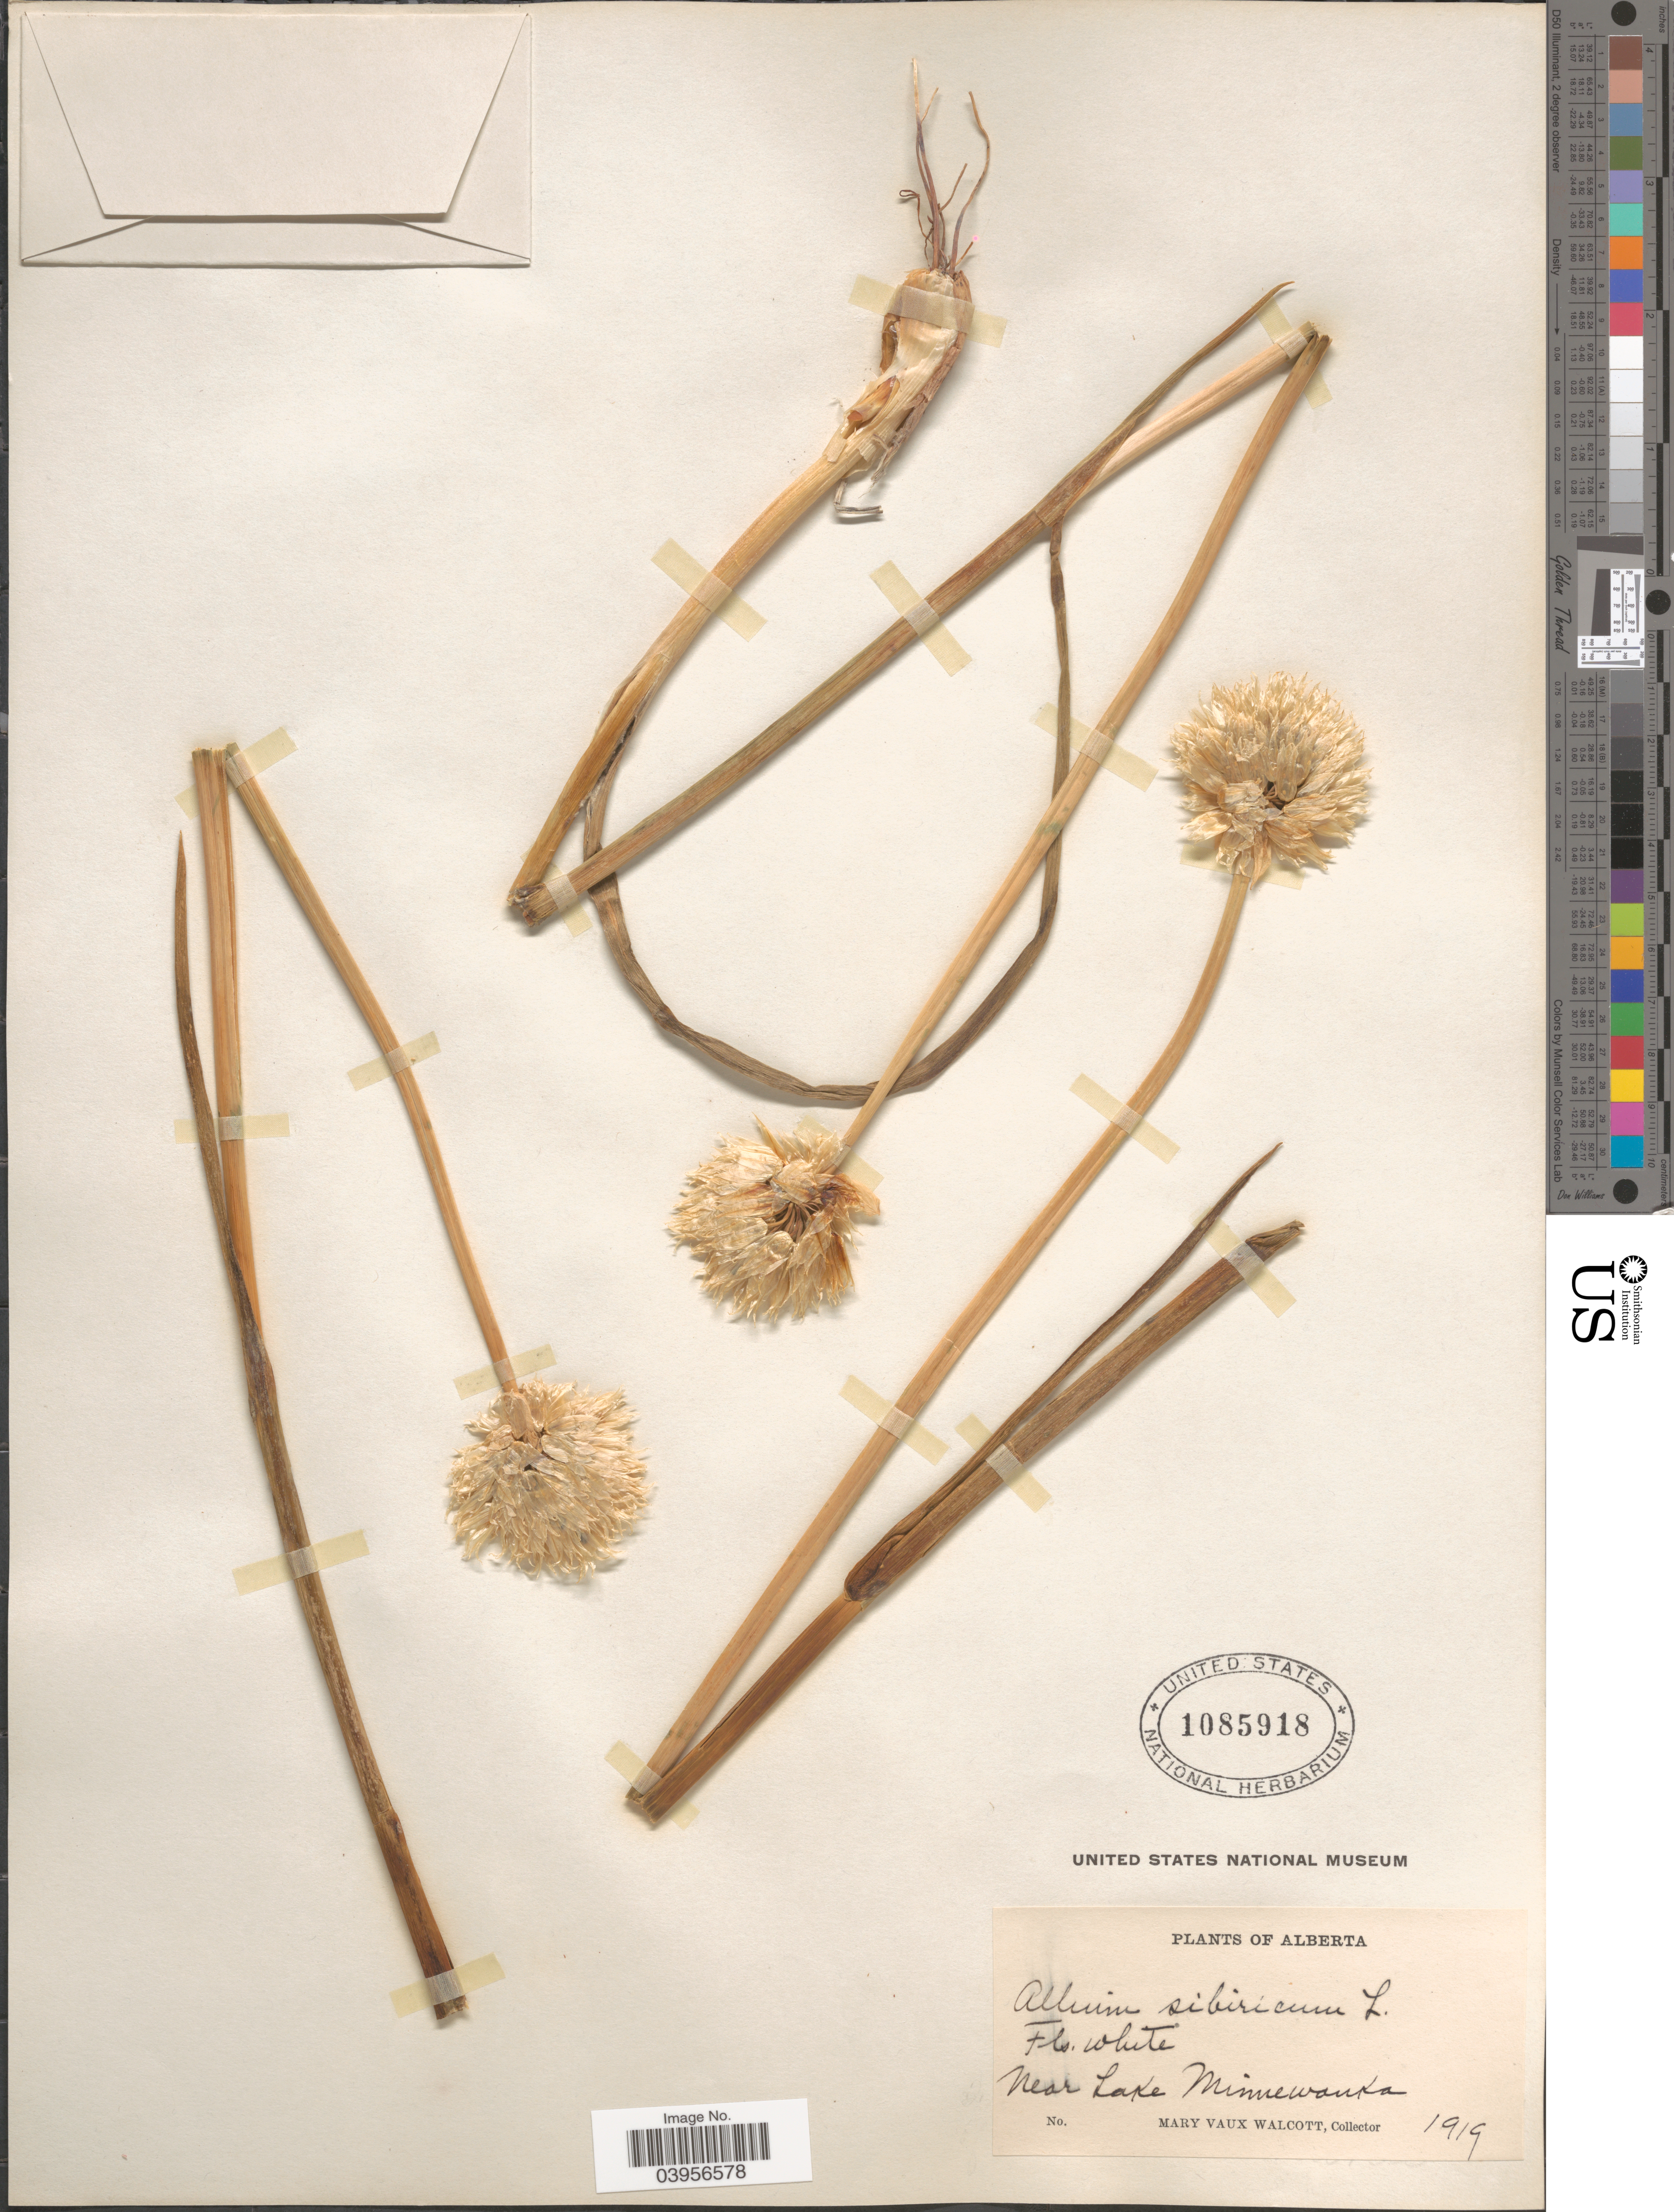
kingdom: Plantae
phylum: Tracheophyta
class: Liliopsida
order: Asparagales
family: Amaryllidaceae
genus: Allium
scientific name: Allium schoenoprasum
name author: L.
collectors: M. Walcott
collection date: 1919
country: Canada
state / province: Alberta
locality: Near Lake Minnewanka.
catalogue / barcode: US 1085918